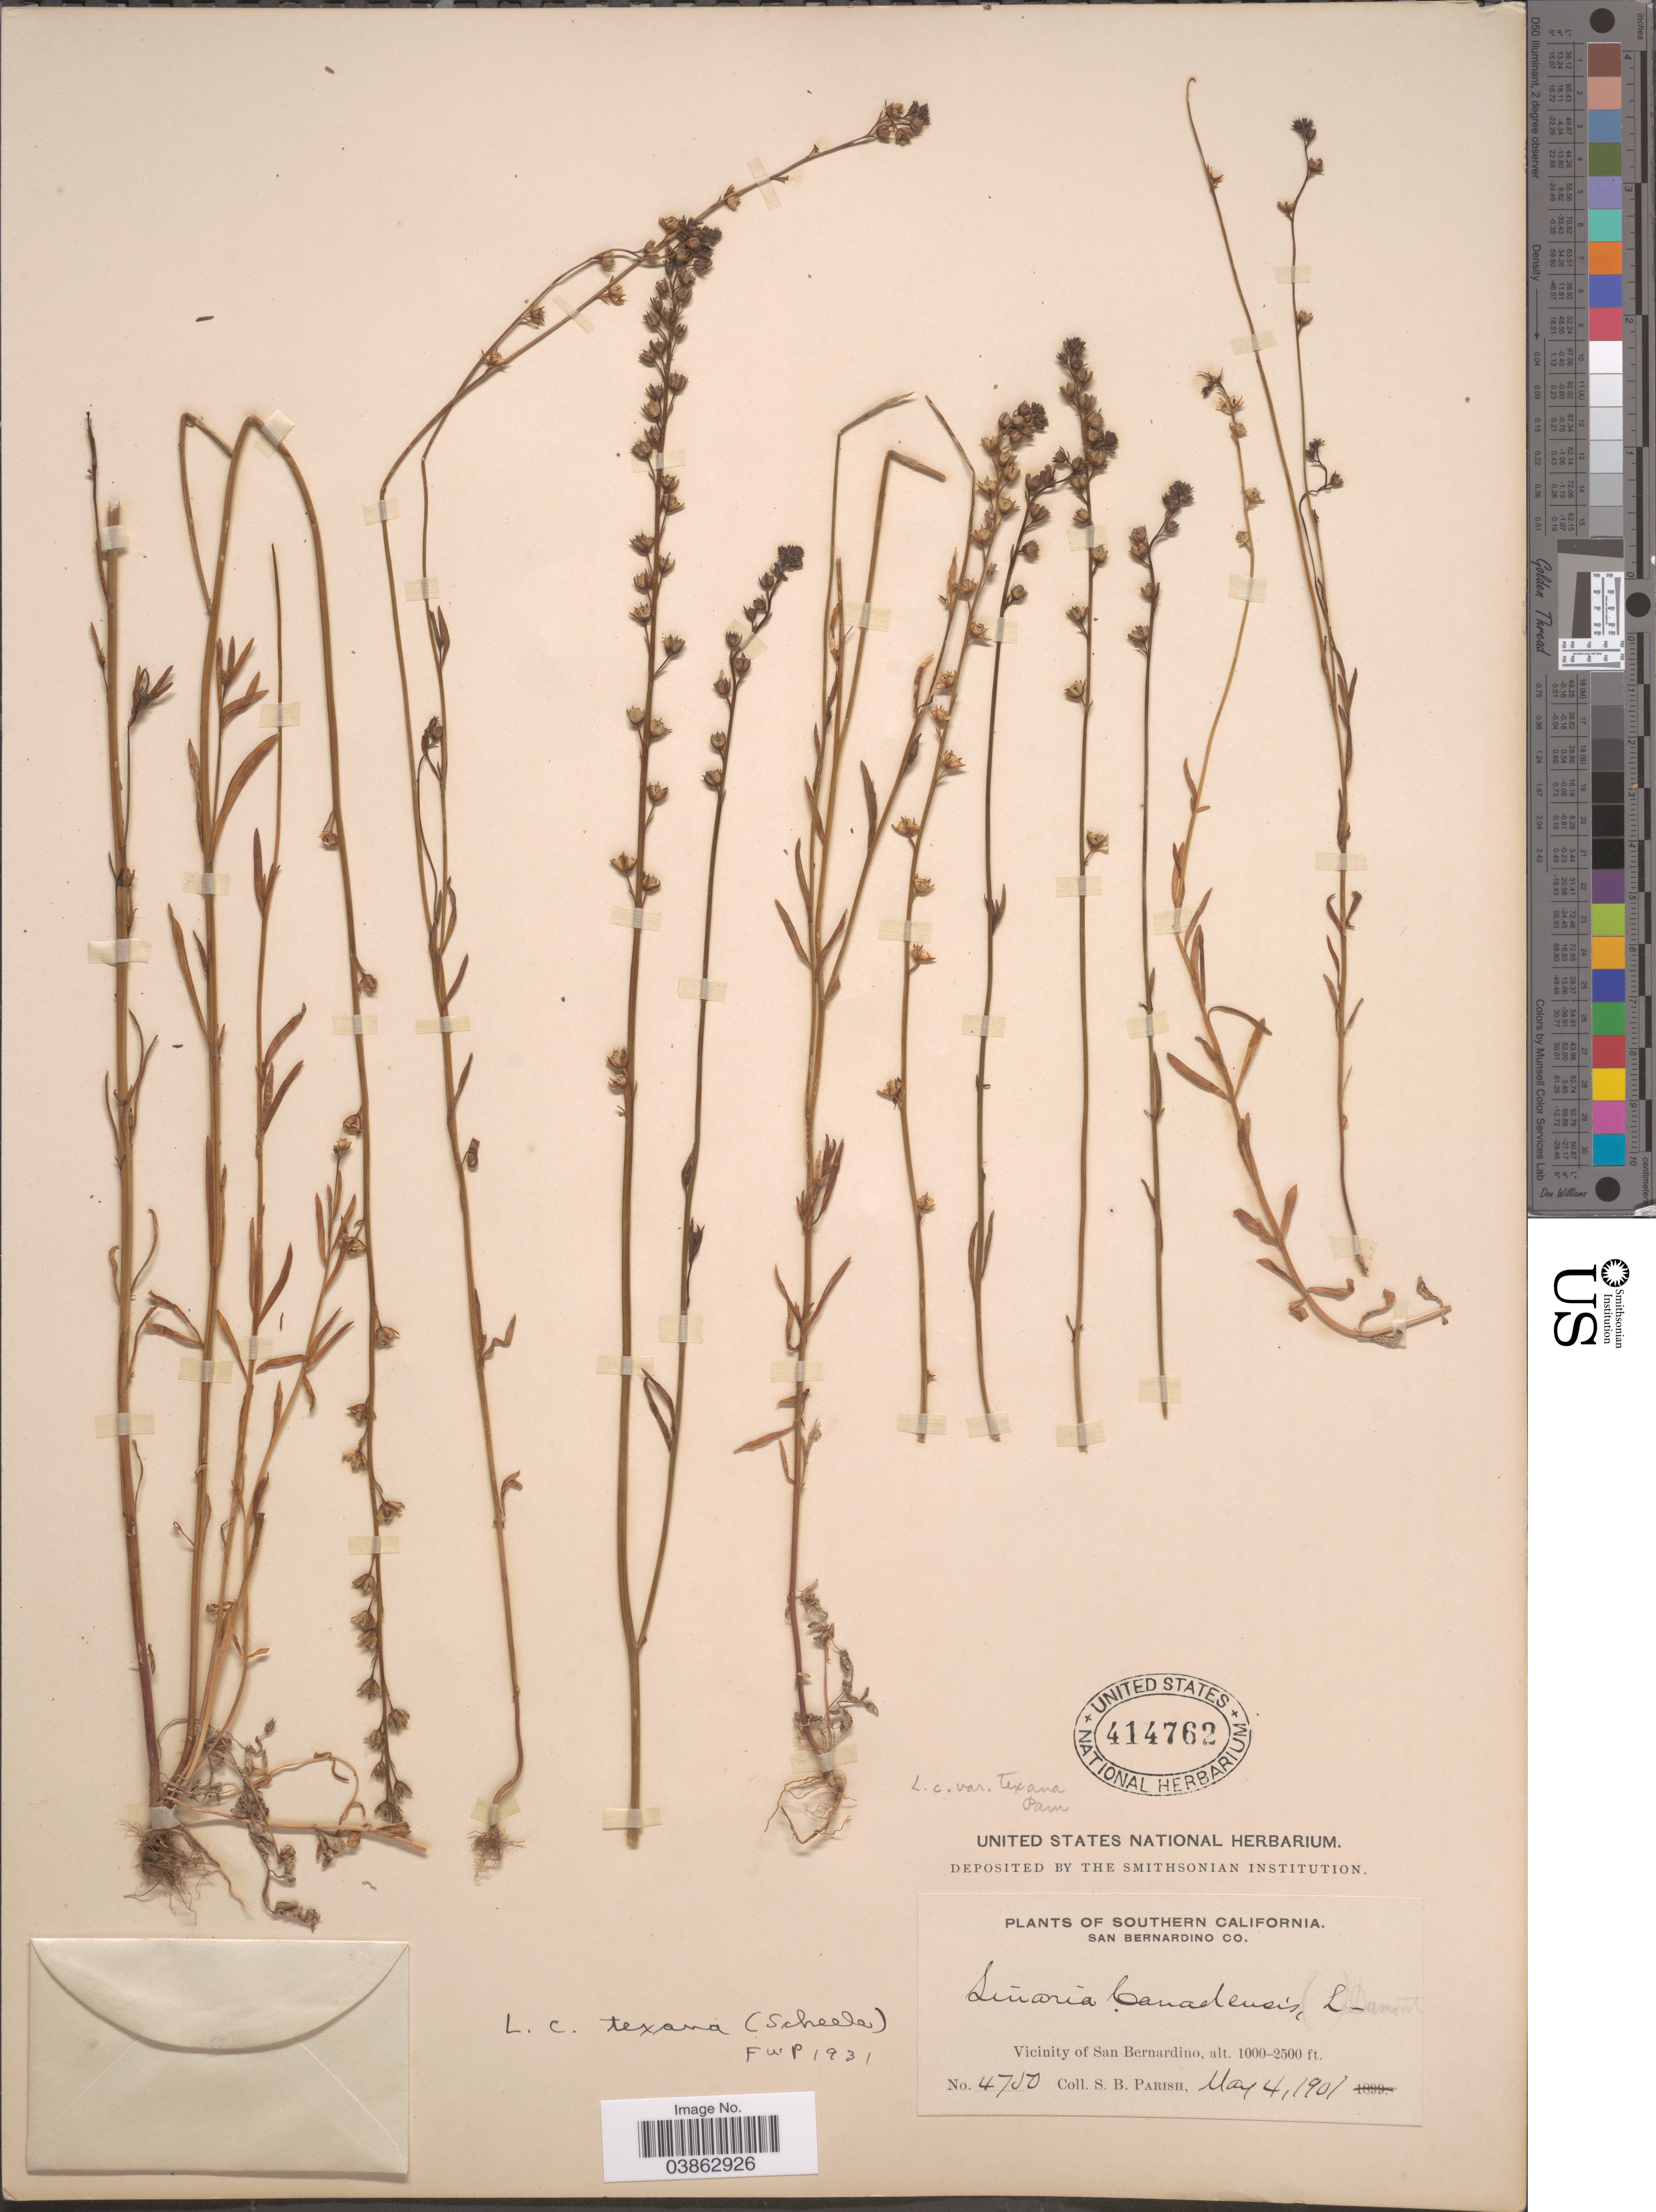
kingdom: Plantae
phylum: Tracheophyta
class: Magnoliopsida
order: Lamiales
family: Plantaginaceae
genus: Linaria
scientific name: Linaria texana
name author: Scheele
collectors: S. B. Parish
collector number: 4750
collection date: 1901-05-04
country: United States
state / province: California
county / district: San Bernardino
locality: Southern California. San Bernardino Co. Vicinity of San Bernardino.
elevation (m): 305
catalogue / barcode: US 414762